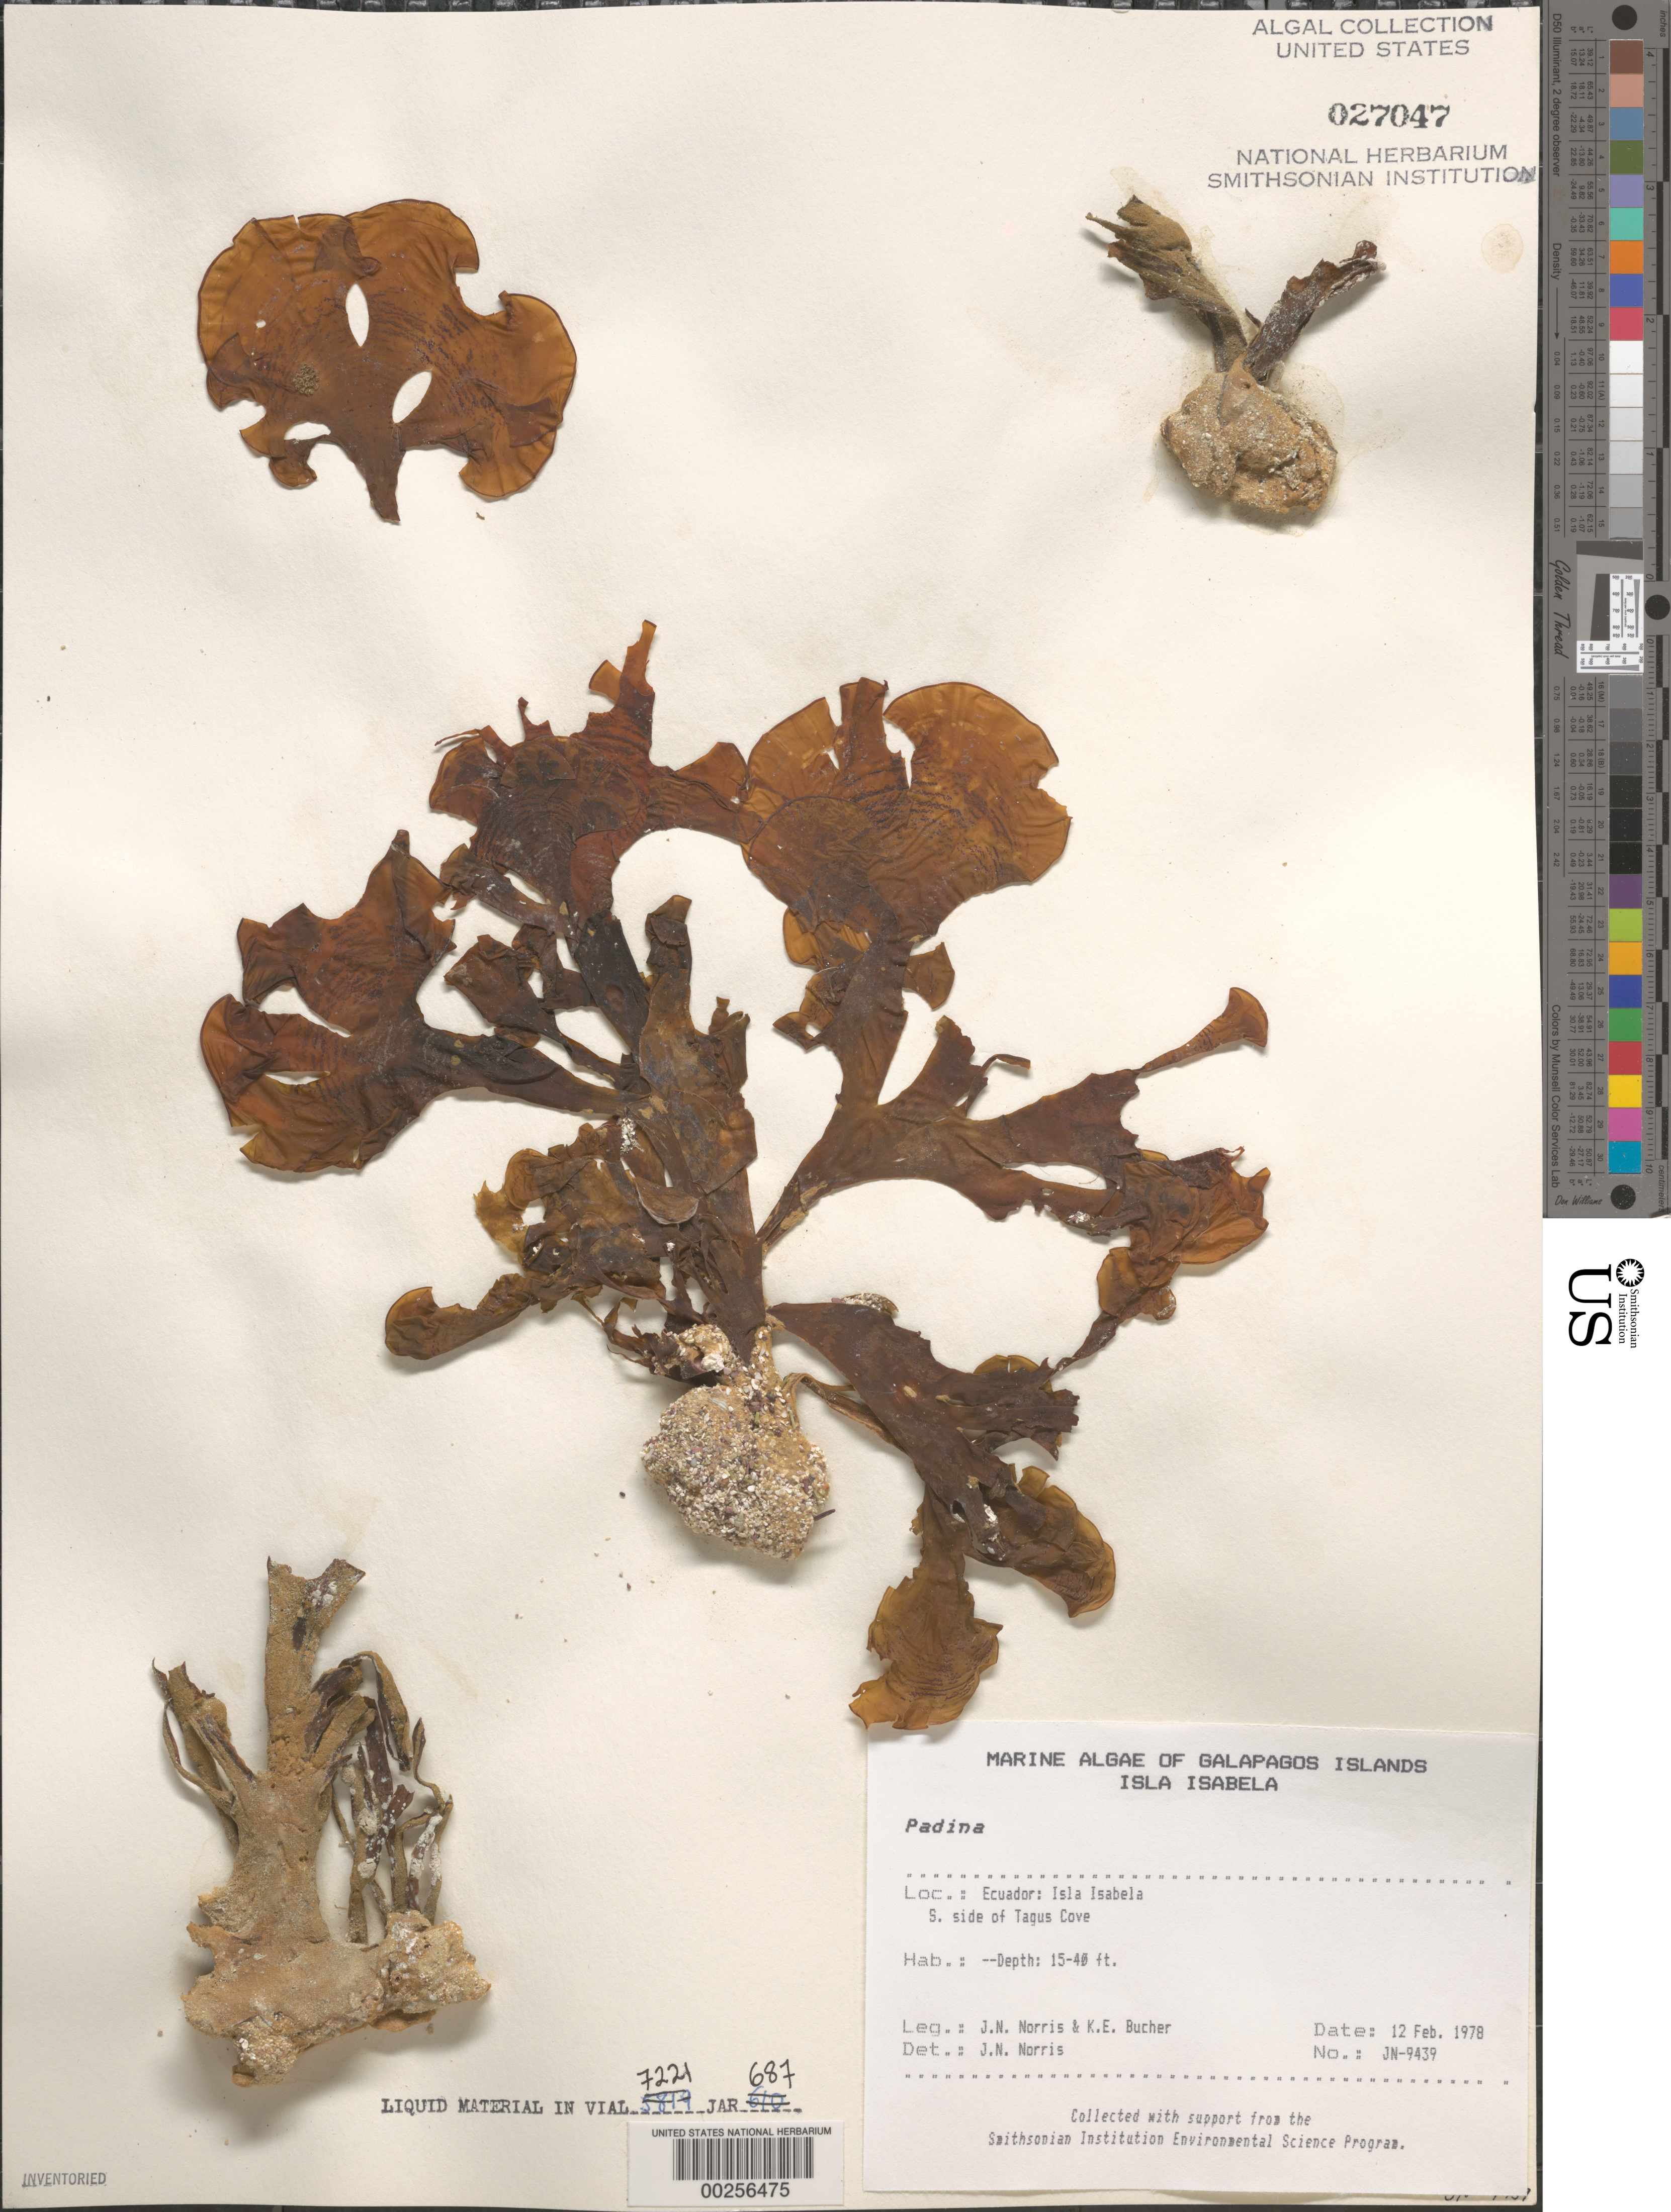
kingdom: Chromista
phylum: Ochrophyta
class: Phaeophyceae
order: Dictyotales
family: Dictyotaceae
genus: Padina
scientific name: Padina sp.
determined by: Norris, James N.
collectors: J. N. Norris & K. E. Bucher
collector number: JN-9439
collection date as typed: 12 Feb 1978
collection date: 1978-02-12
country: Ecuador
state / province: Colón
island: Isabela [Albemarle]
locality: Tagus Cove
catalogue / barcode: US 27047